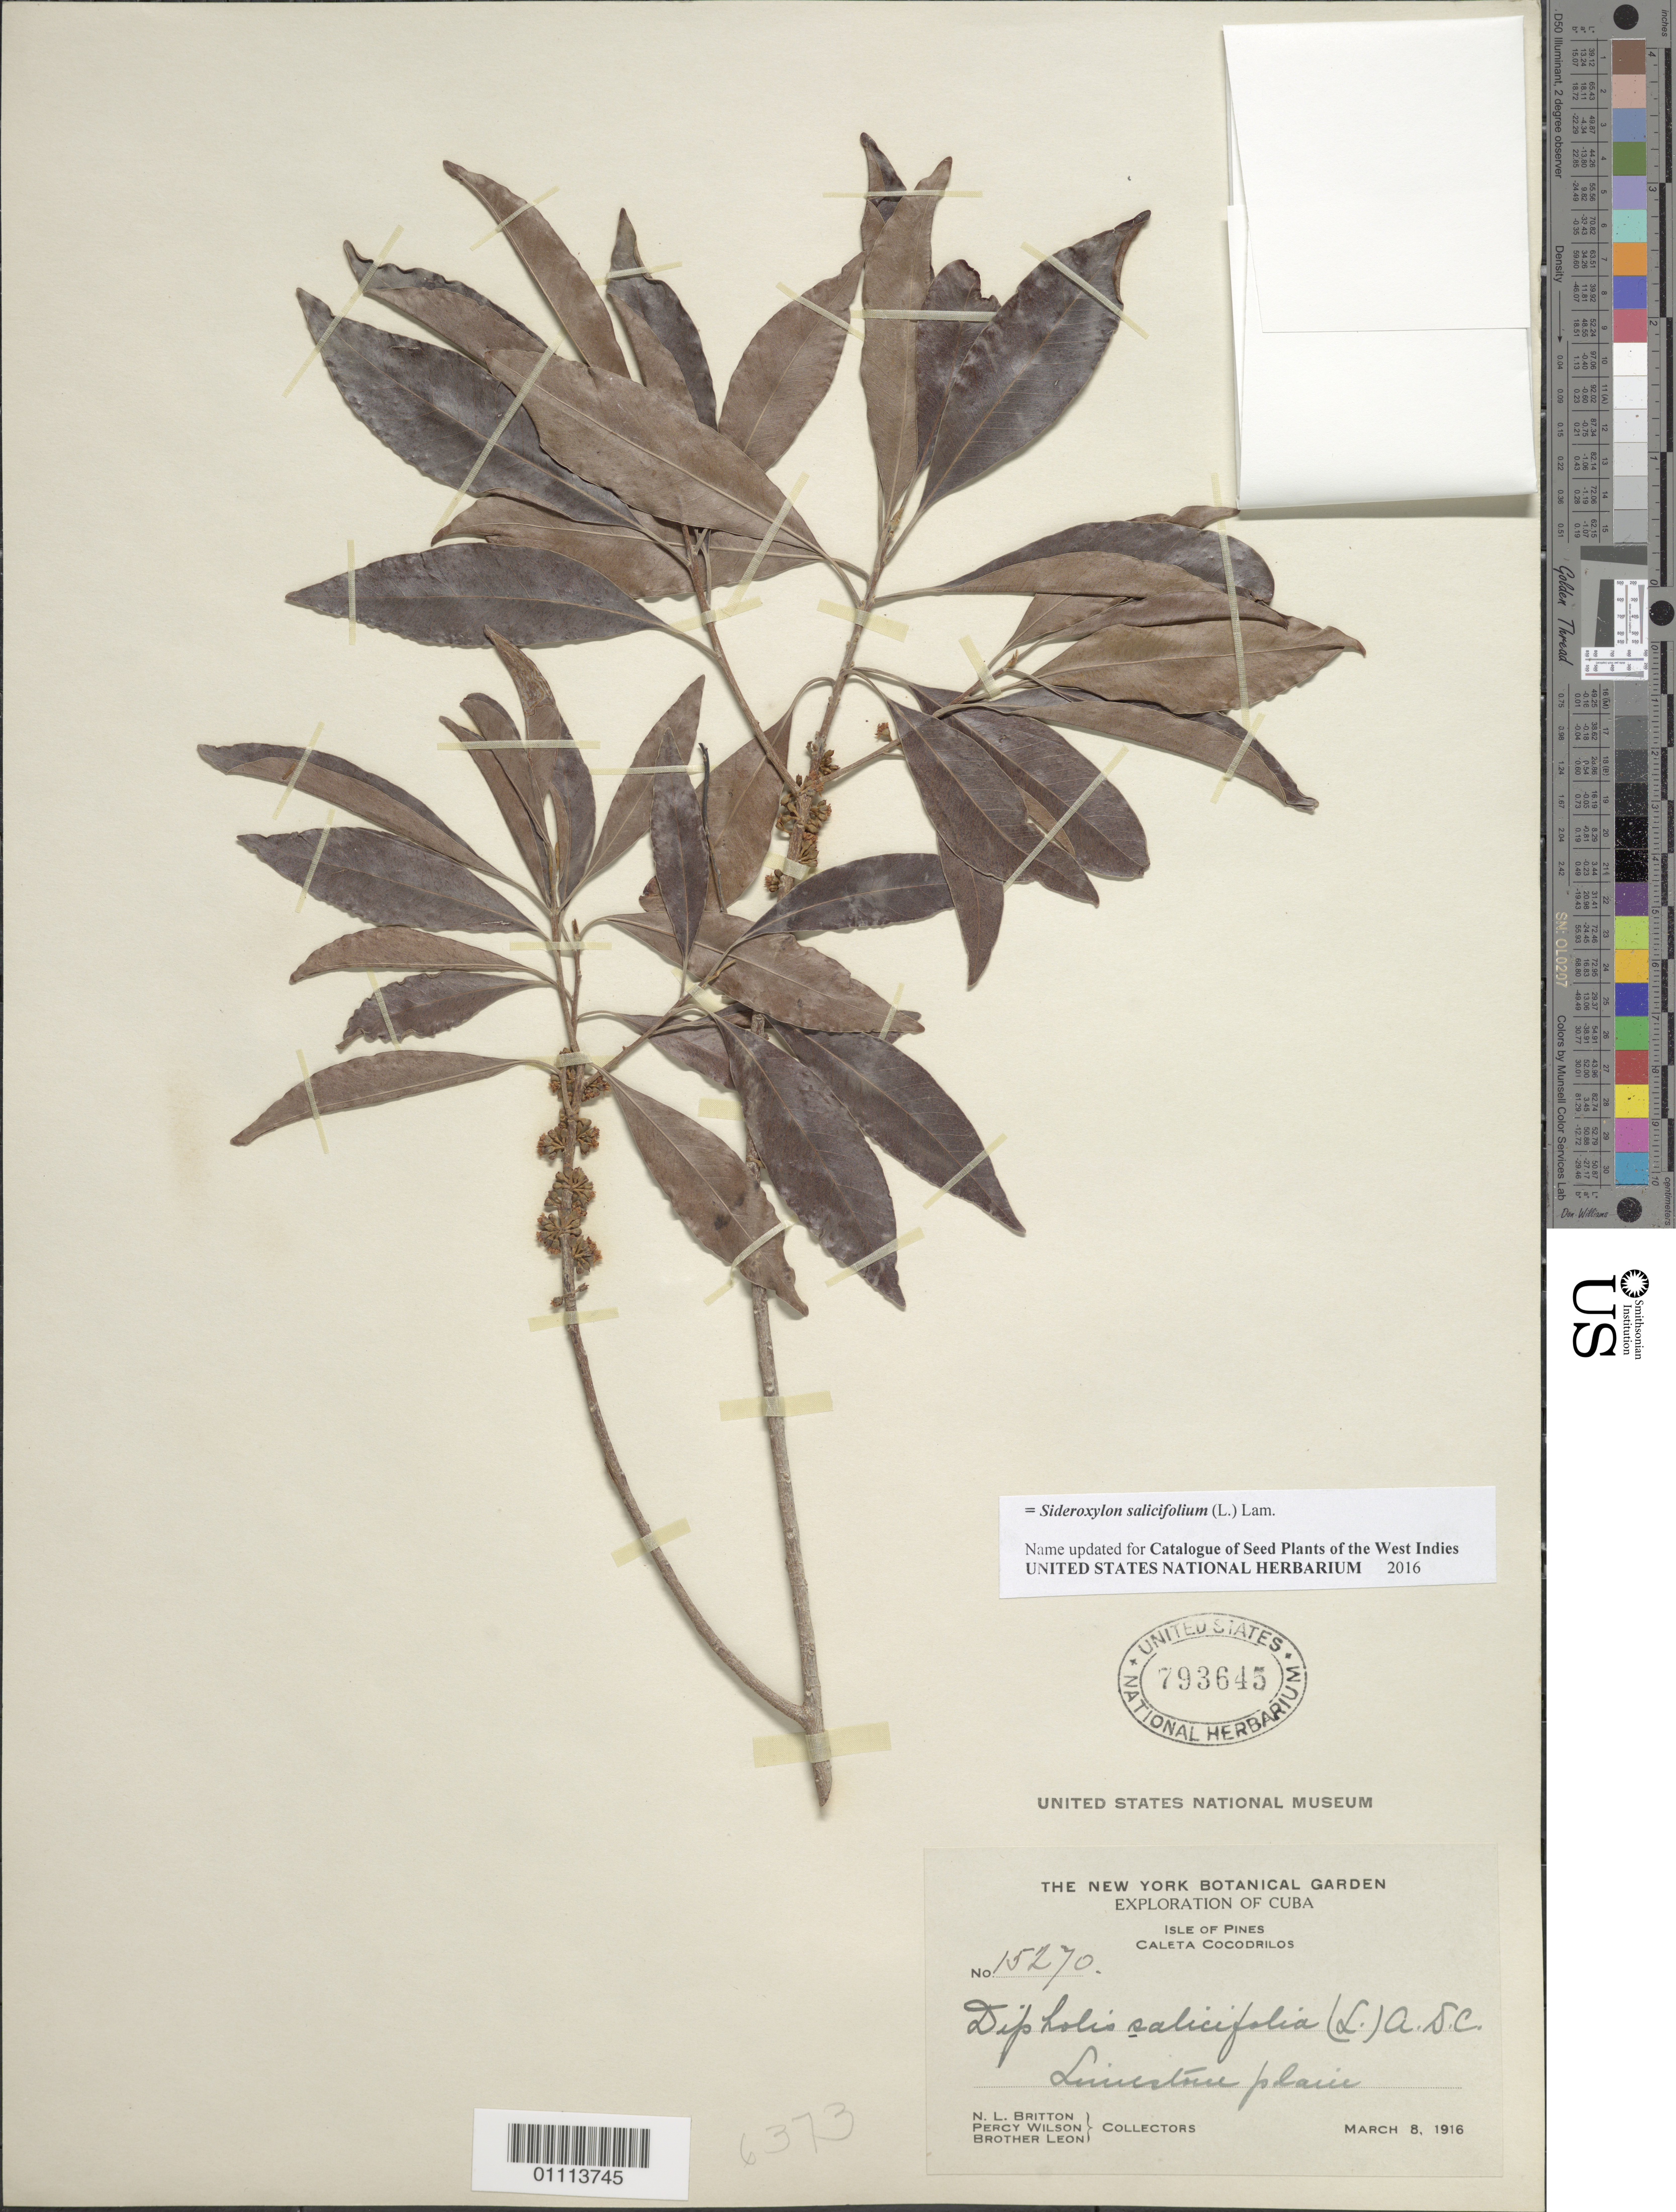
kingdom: Plantae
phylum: Tracheophyta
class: Magnoliopsida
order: Ericales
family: Sapotaceae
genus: Dipholis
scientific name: Dipholis salicifolia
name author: (L.) A. DC.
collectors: N. Britton, P. Wilson & Bro. León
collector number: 15270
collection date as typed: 08 Mar 1916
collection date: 1916-03-08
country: Cuba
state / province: Isla de La Juventud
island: Isla de la Juventud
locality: Isle of Pines, Caleta Cocodrilos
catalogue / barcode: US 793645